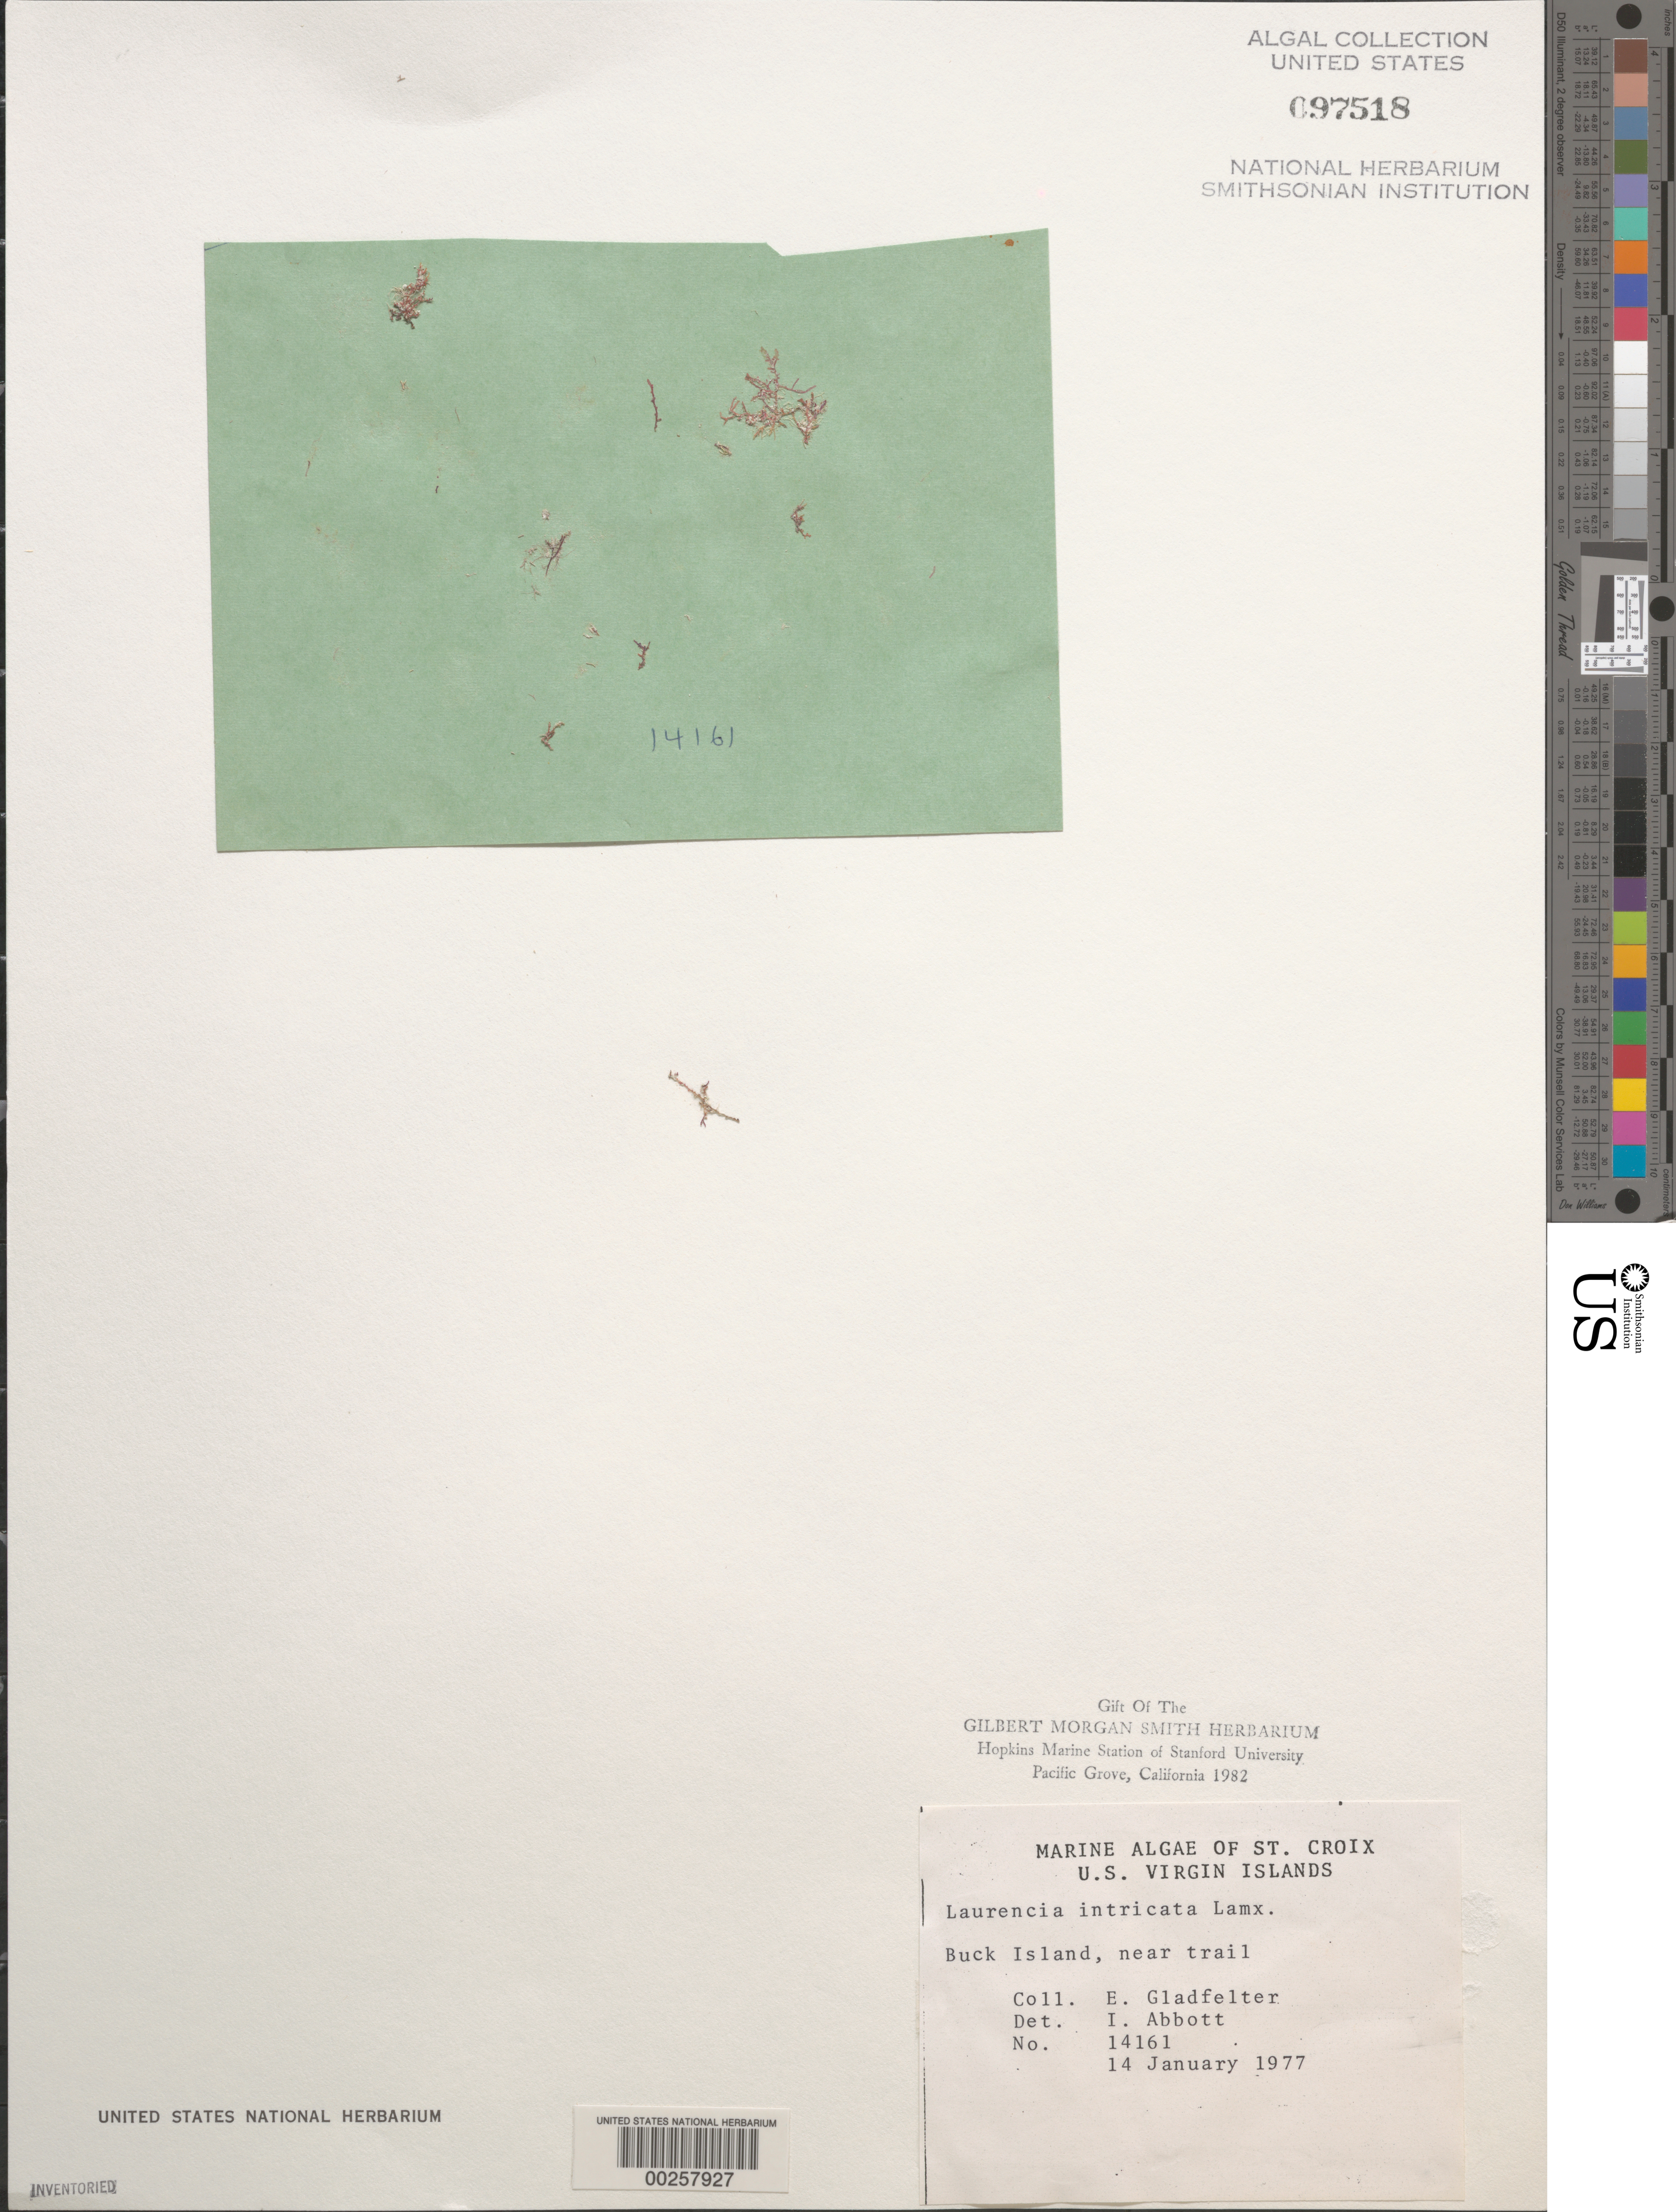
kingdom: Plantae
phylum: Rhodophyta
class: Florideophyceae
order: Ceramiales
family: Rhodomelaceae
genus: Laurencia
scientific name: Laurencia intricata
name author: J.V.Lamouroux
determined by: Abbott, Isabella A.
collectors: E. Gladfelter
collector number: IAA 14161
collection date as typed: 14 Jan 1977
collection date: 1977-01-14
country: U.S. Virgin Islands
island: St. Croix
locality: Buck Island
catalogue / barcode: US 97518